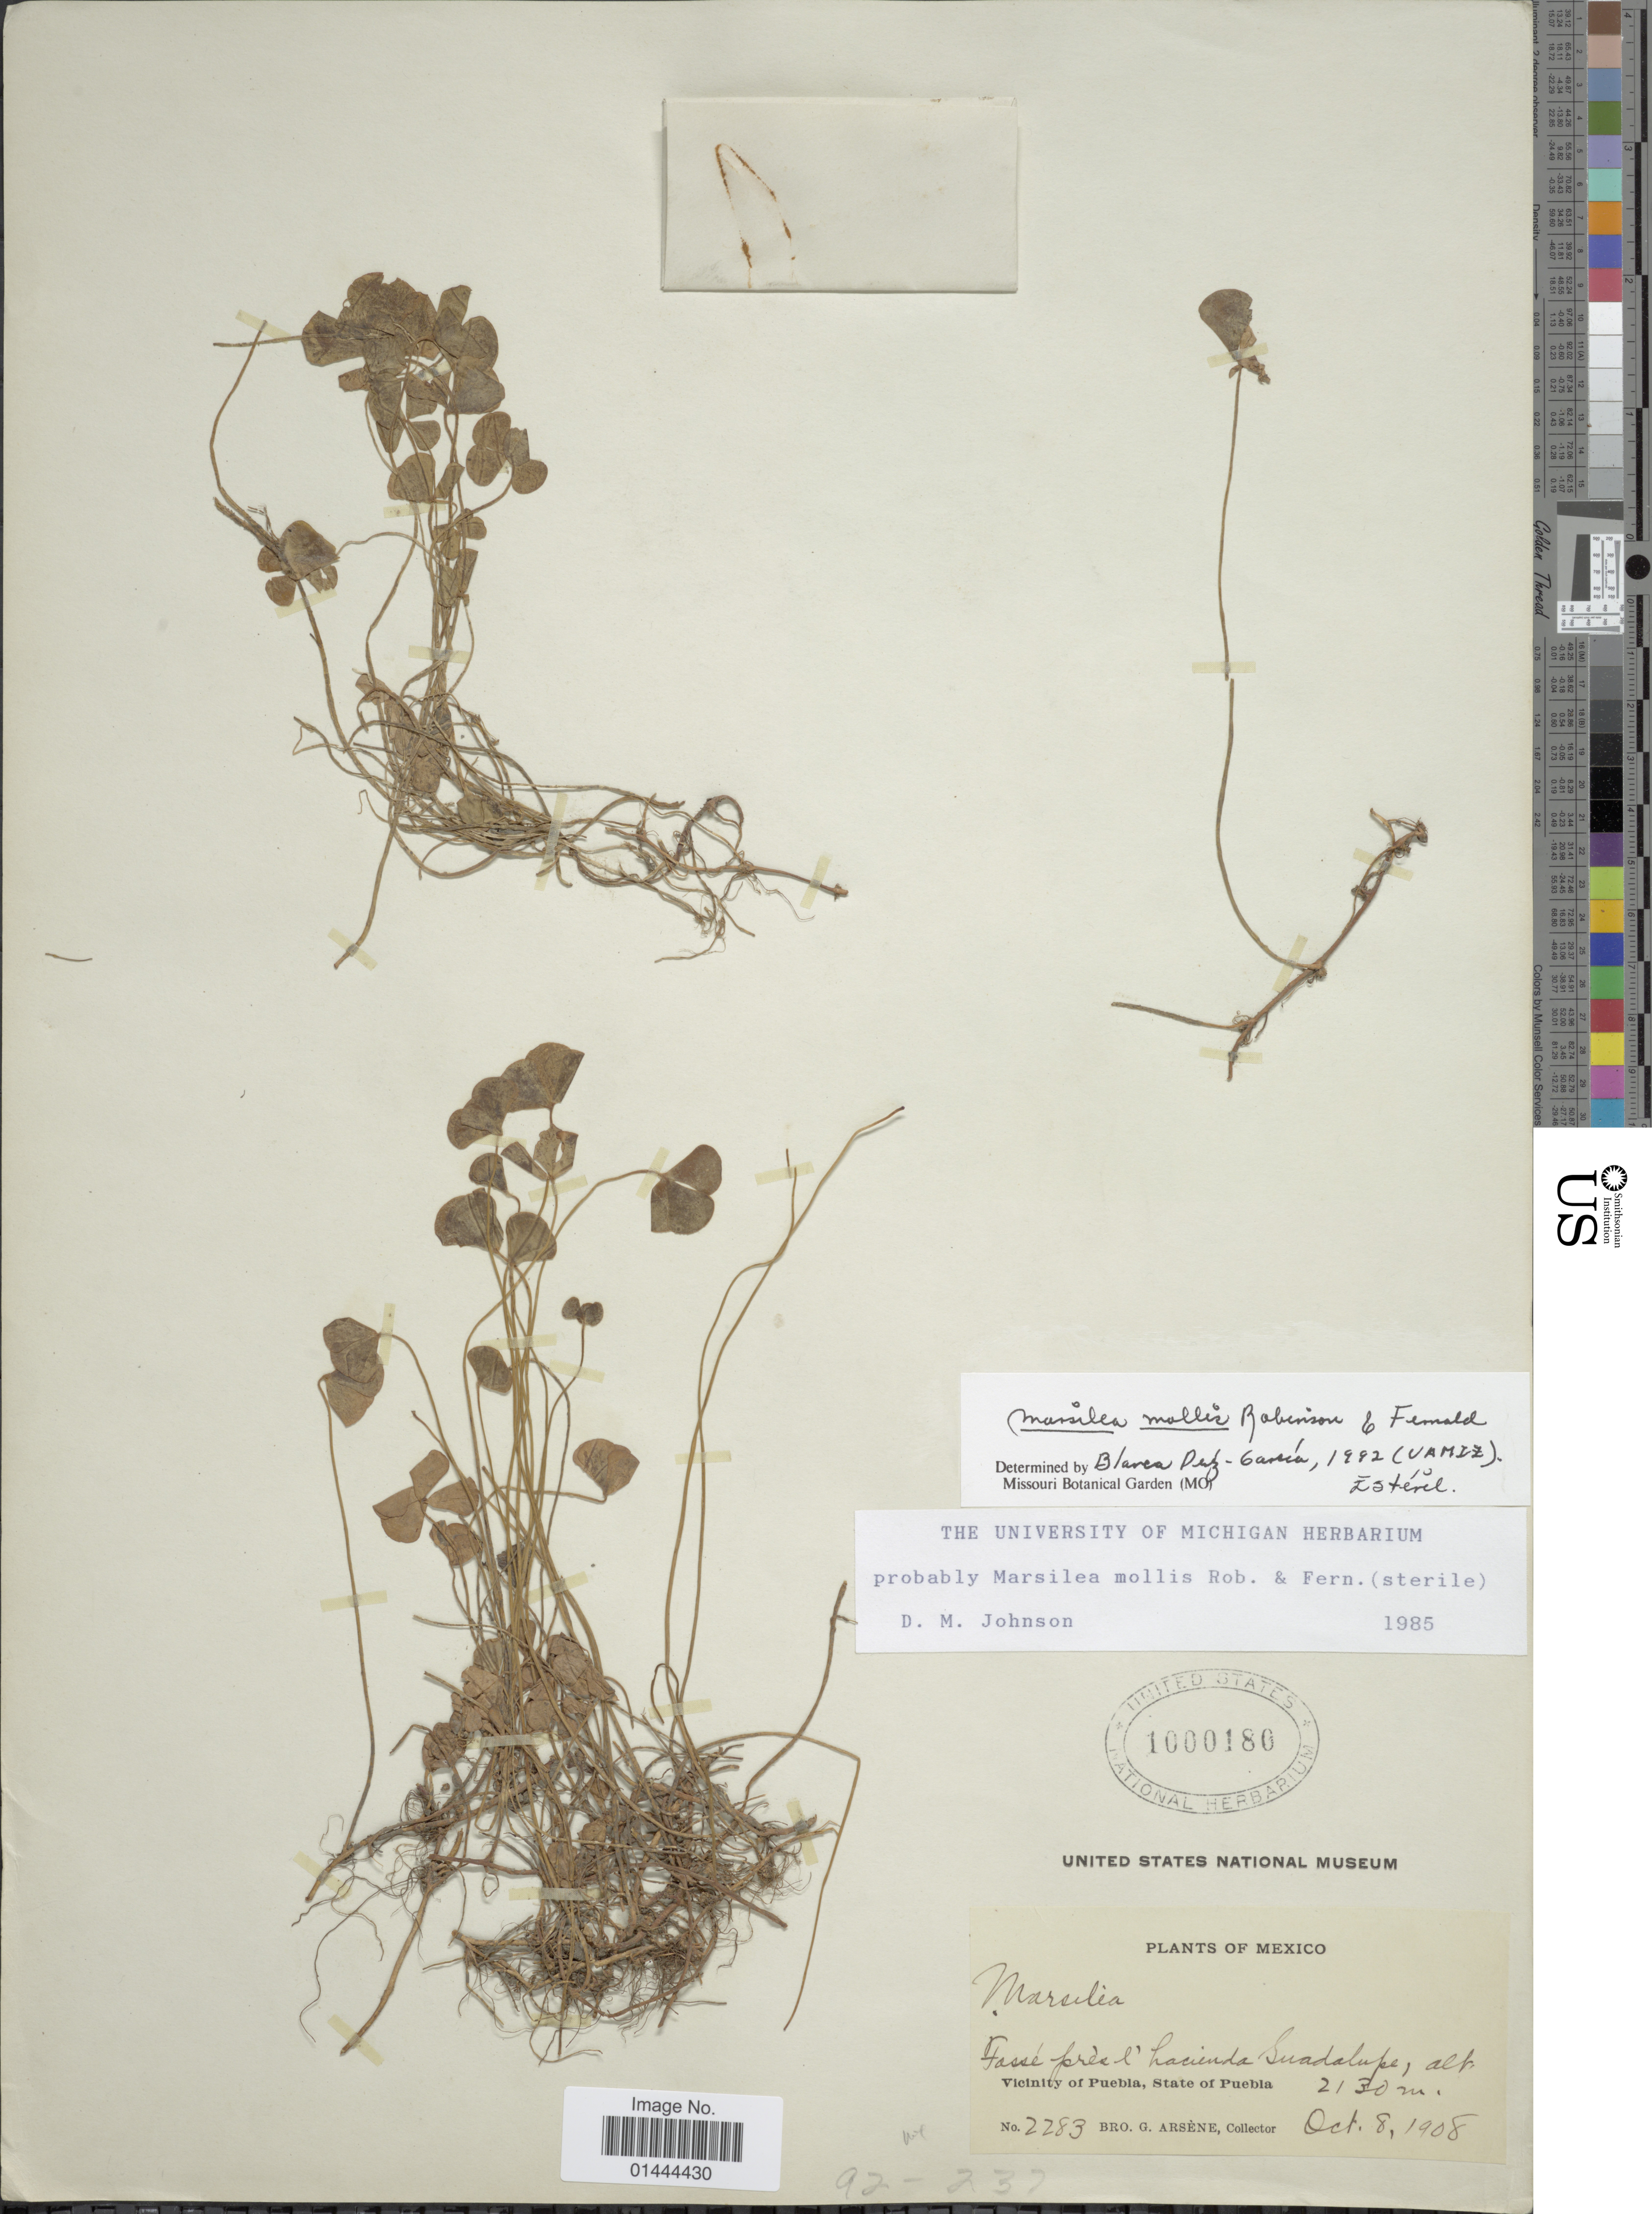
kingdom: Plantae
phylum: Tracheophyta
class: Polypodiopsida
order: Salviniales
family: Marsileaceae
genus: Marsilea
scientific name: Marsilea mollis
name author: B.L. Rob. & Fernald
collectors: Bro. G. Arsène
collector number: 2283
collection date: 1908-10-08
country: Mexico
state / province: Puebla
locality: Fassé prés l'hacienda Guadalupe, vicinity of Puebla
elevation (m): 2130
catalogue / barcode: US 1000180